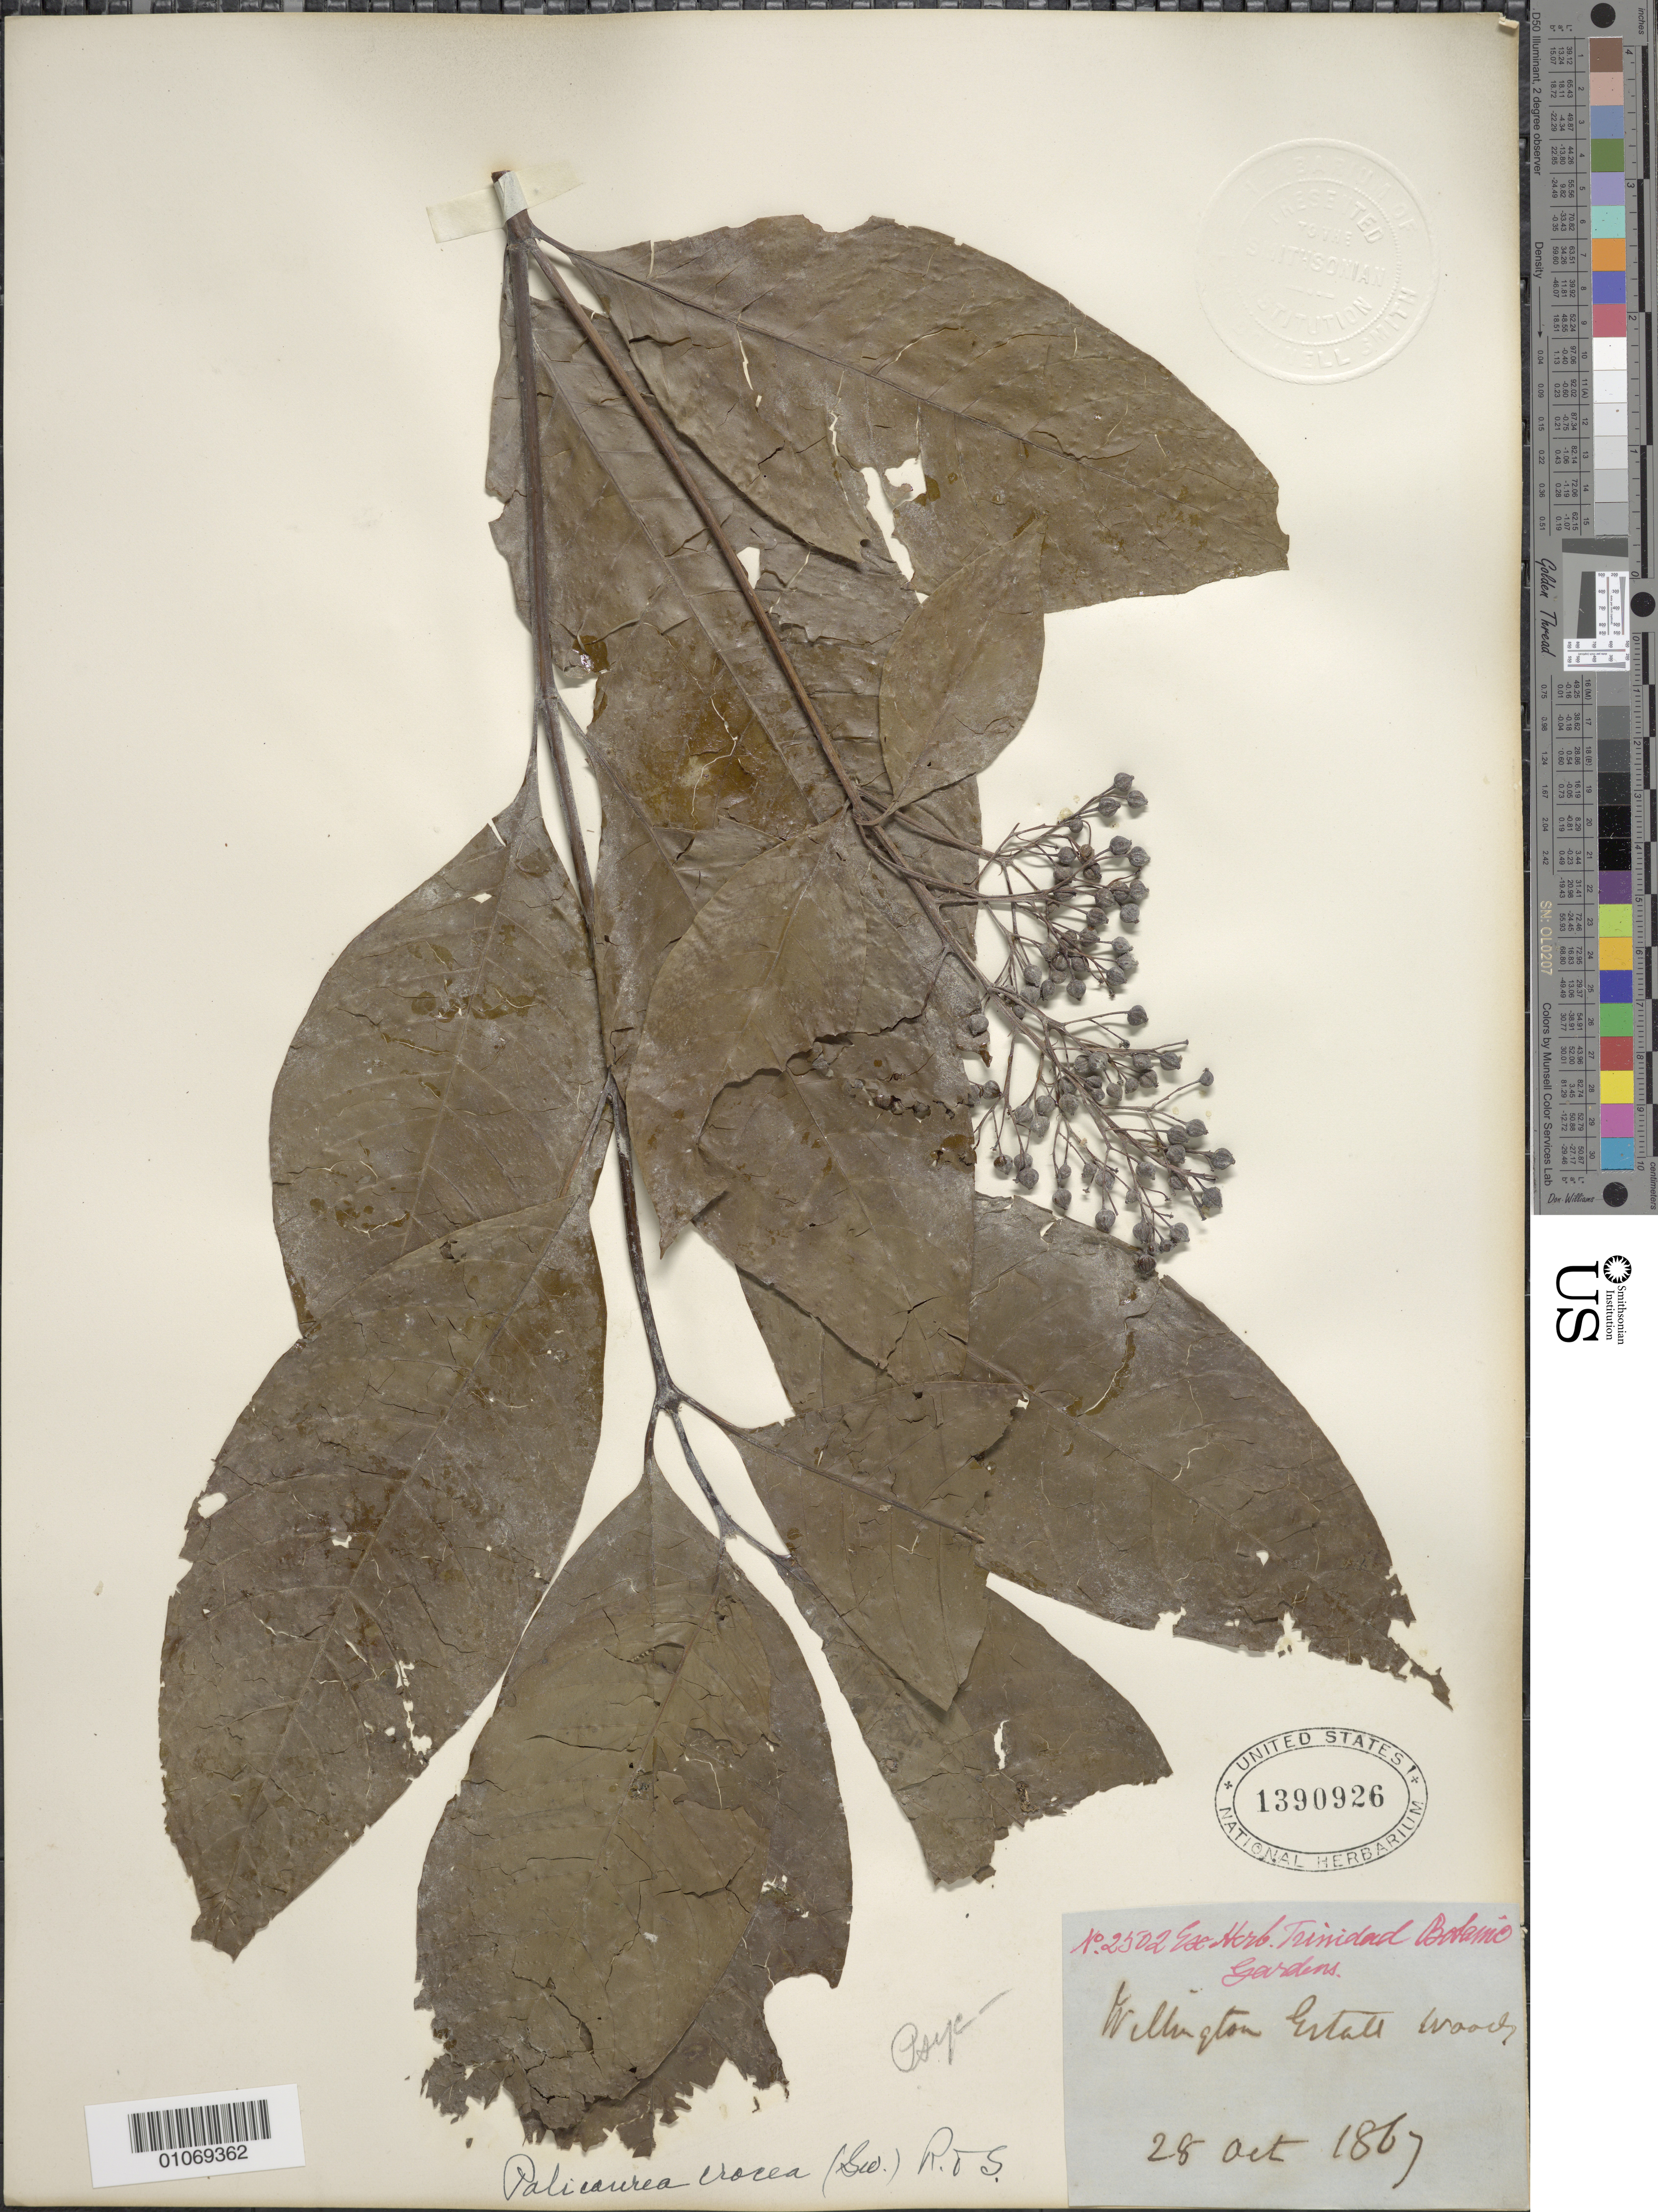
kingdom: Plantae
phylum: Tracheophyta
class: Magnoliopsida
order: Gentianales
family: Rubiaceae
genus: Palicourea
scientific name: Palicourea crocea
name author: (Sw.) Schult.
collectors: Botanic Gardens Herbarium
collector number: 2502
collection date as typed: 28 Oct 1867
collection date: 1867-10-28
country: Trinidad and Tobago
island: Trinidad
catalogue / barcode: US 1390926